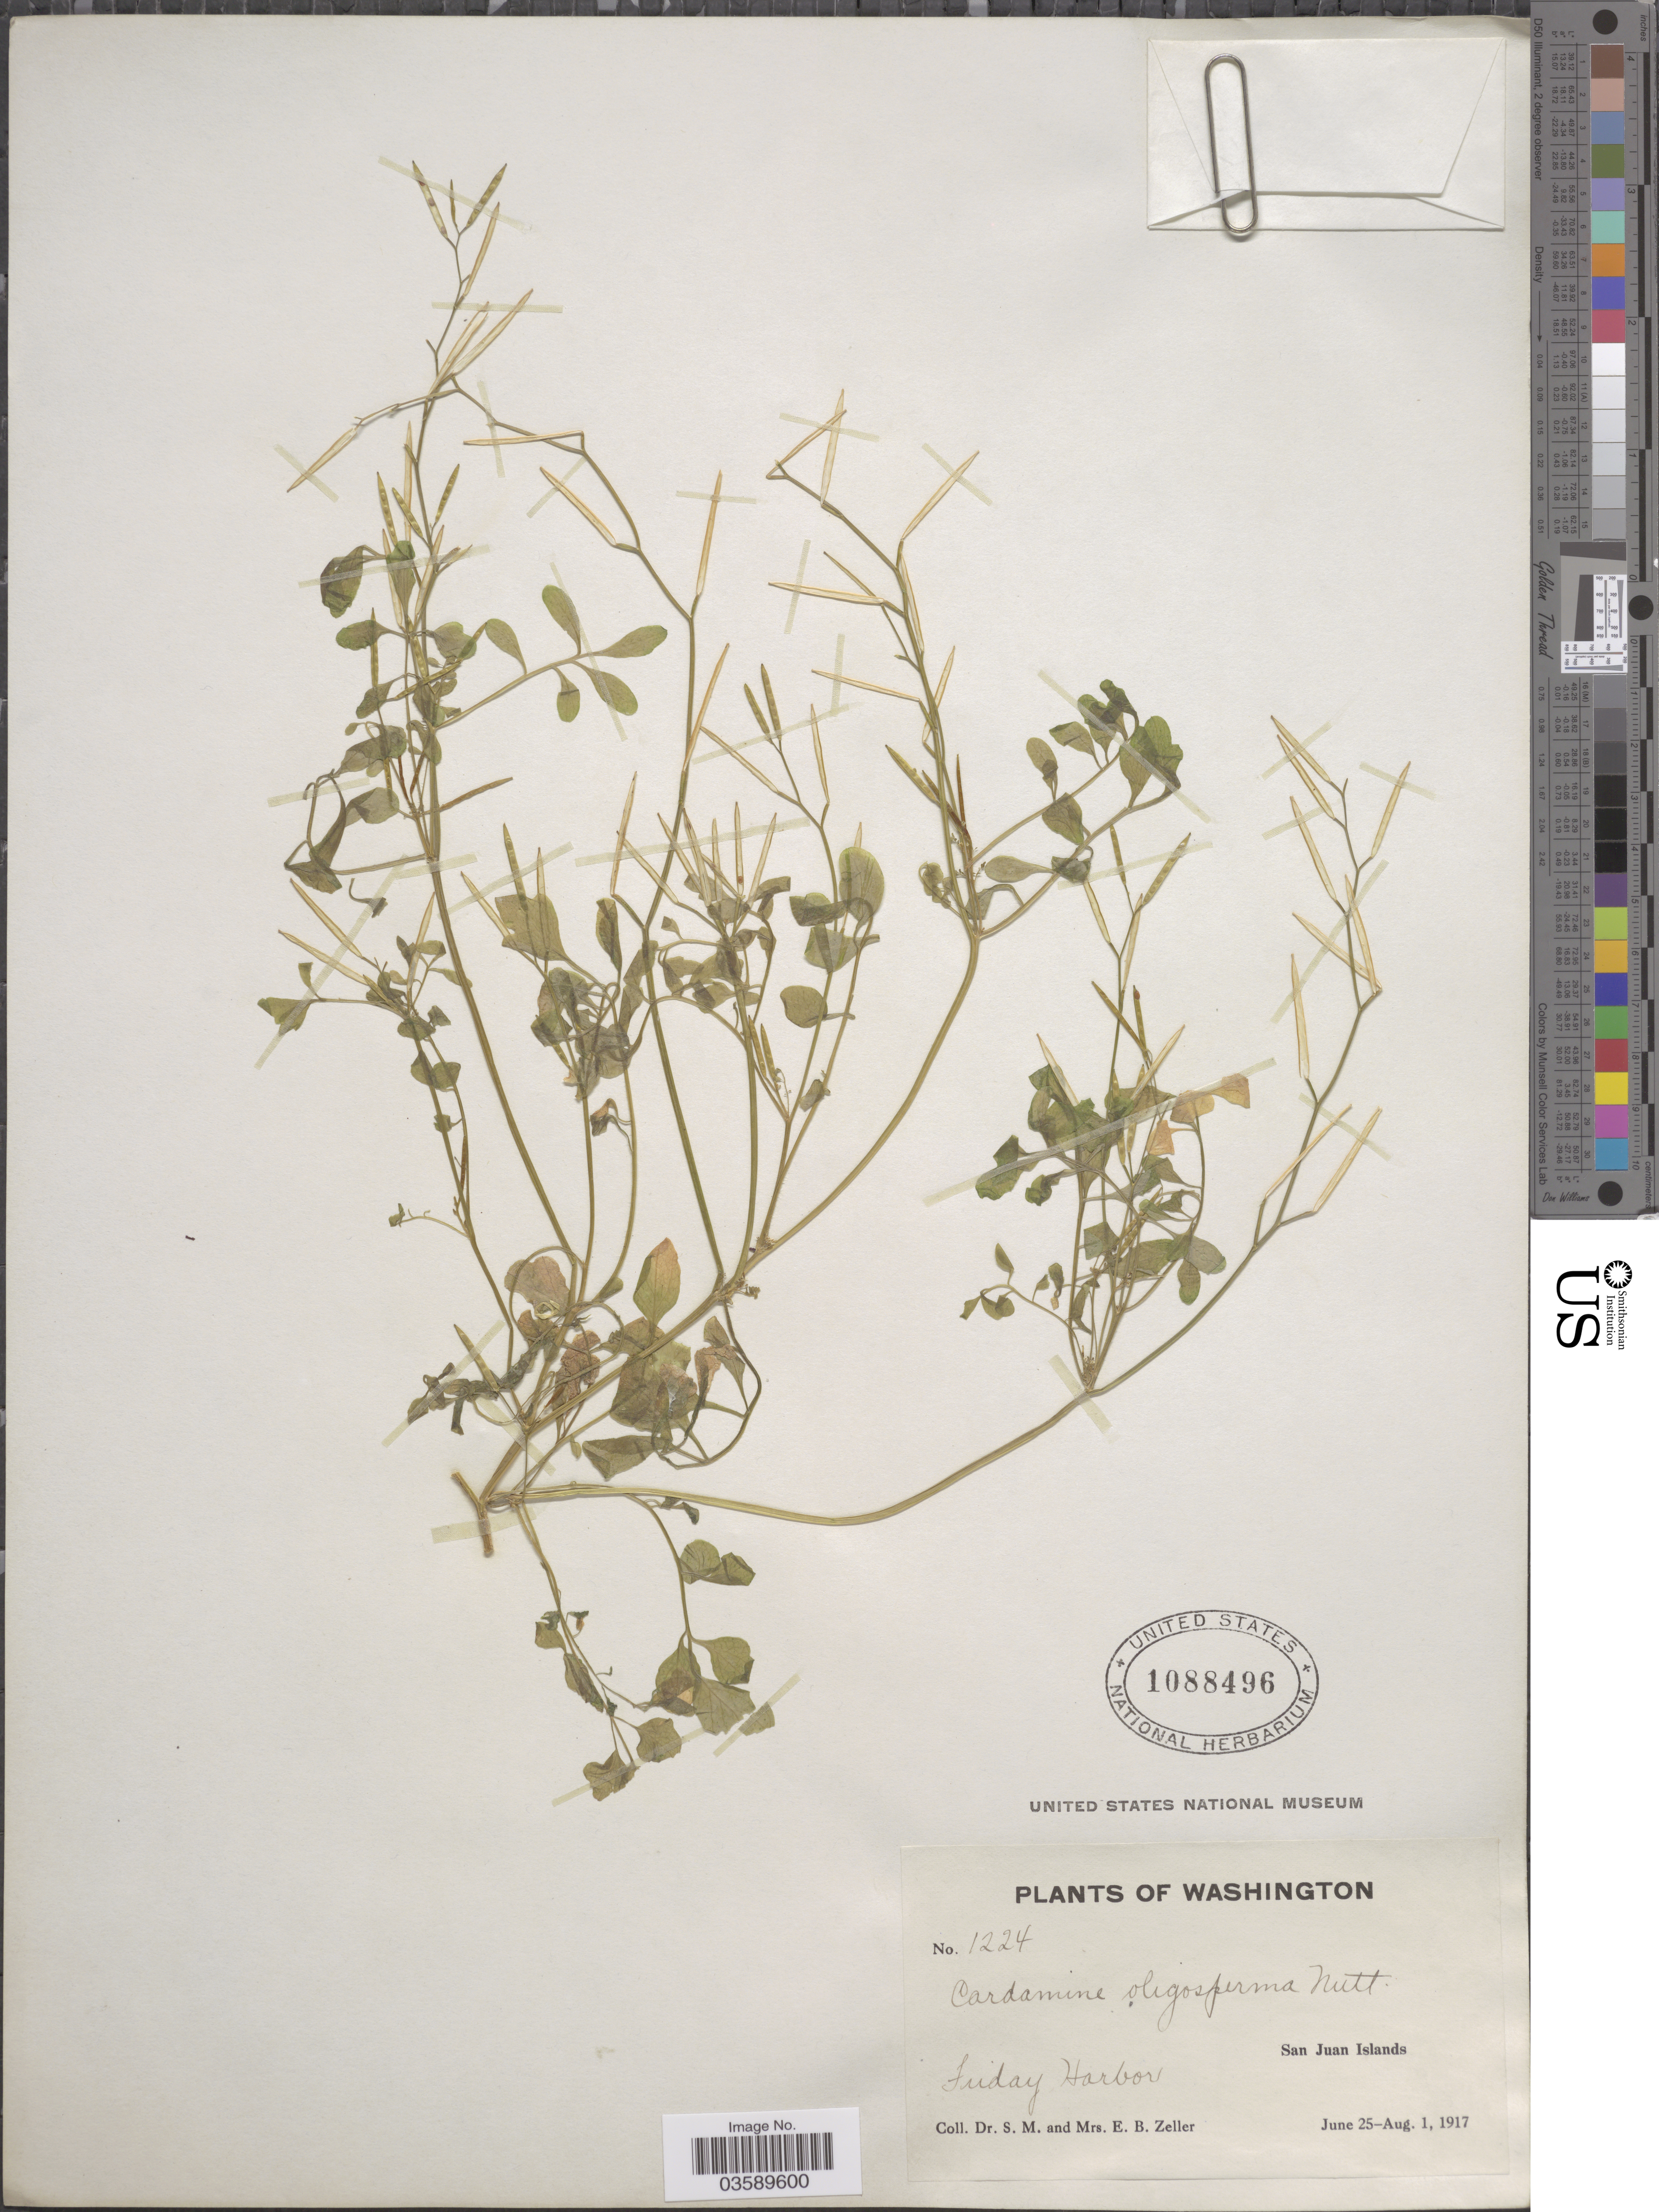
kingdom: Plantae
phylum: Tracheophyta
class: Magnoliopsida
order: Brassicales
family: Brassicaceae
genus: Cardamine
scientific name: Cardamine oligosperma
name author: Nutt.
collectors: S. Zeller & E. Zeller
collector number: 1224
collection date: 1917-06-25/1917-08-01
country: United States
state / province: Washington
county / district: San Juan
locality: Friday Harbor. San Juan Islands.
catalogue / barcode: US 1088496